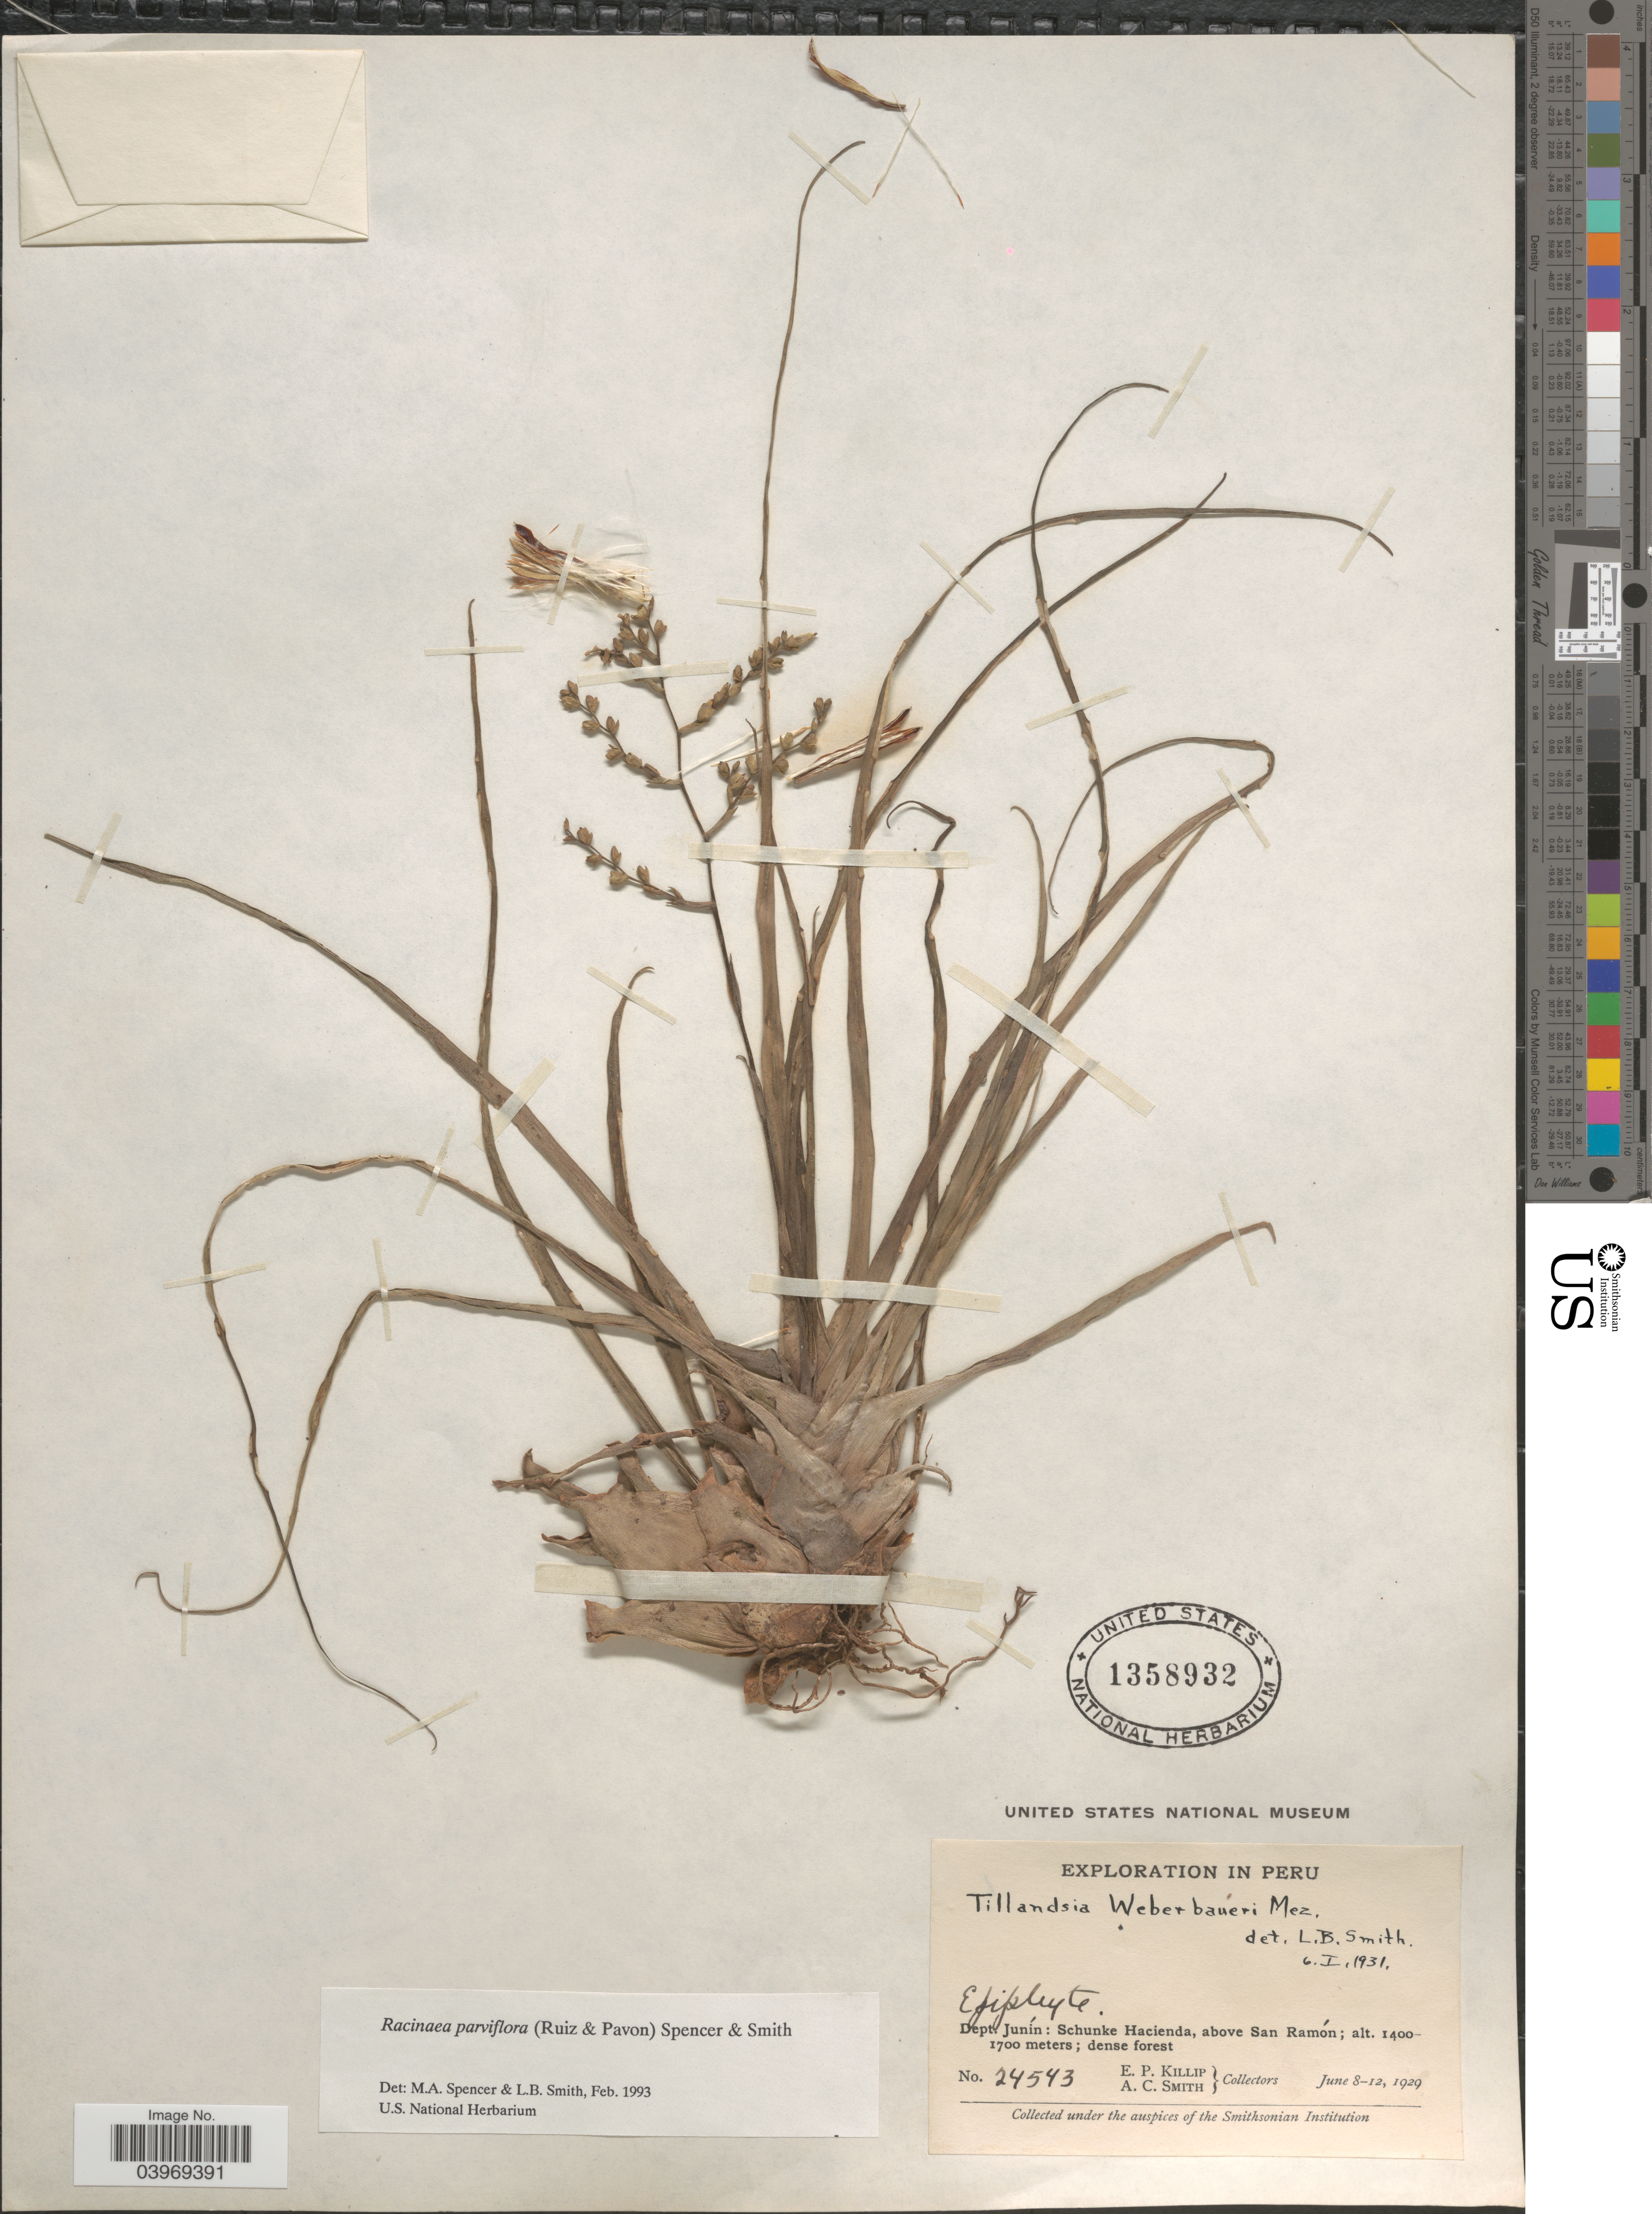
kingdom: Plantae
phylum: Tracheophyta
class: Liliopsida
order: Poales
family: Bromeliaceae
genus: Racinaea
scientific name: Racinaea parviflora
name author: (Ruiz & Pav.) M.A. Spencer & L.B. Sm.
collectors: E. P. Killip & A. C. Smith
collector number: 24543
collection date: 1929-06-08/1929-06-12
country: Peru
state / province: Junín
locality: Dept. Junín: Schunke Hacienda, above San Ramón.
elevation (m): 1400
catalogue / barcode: US 1358932